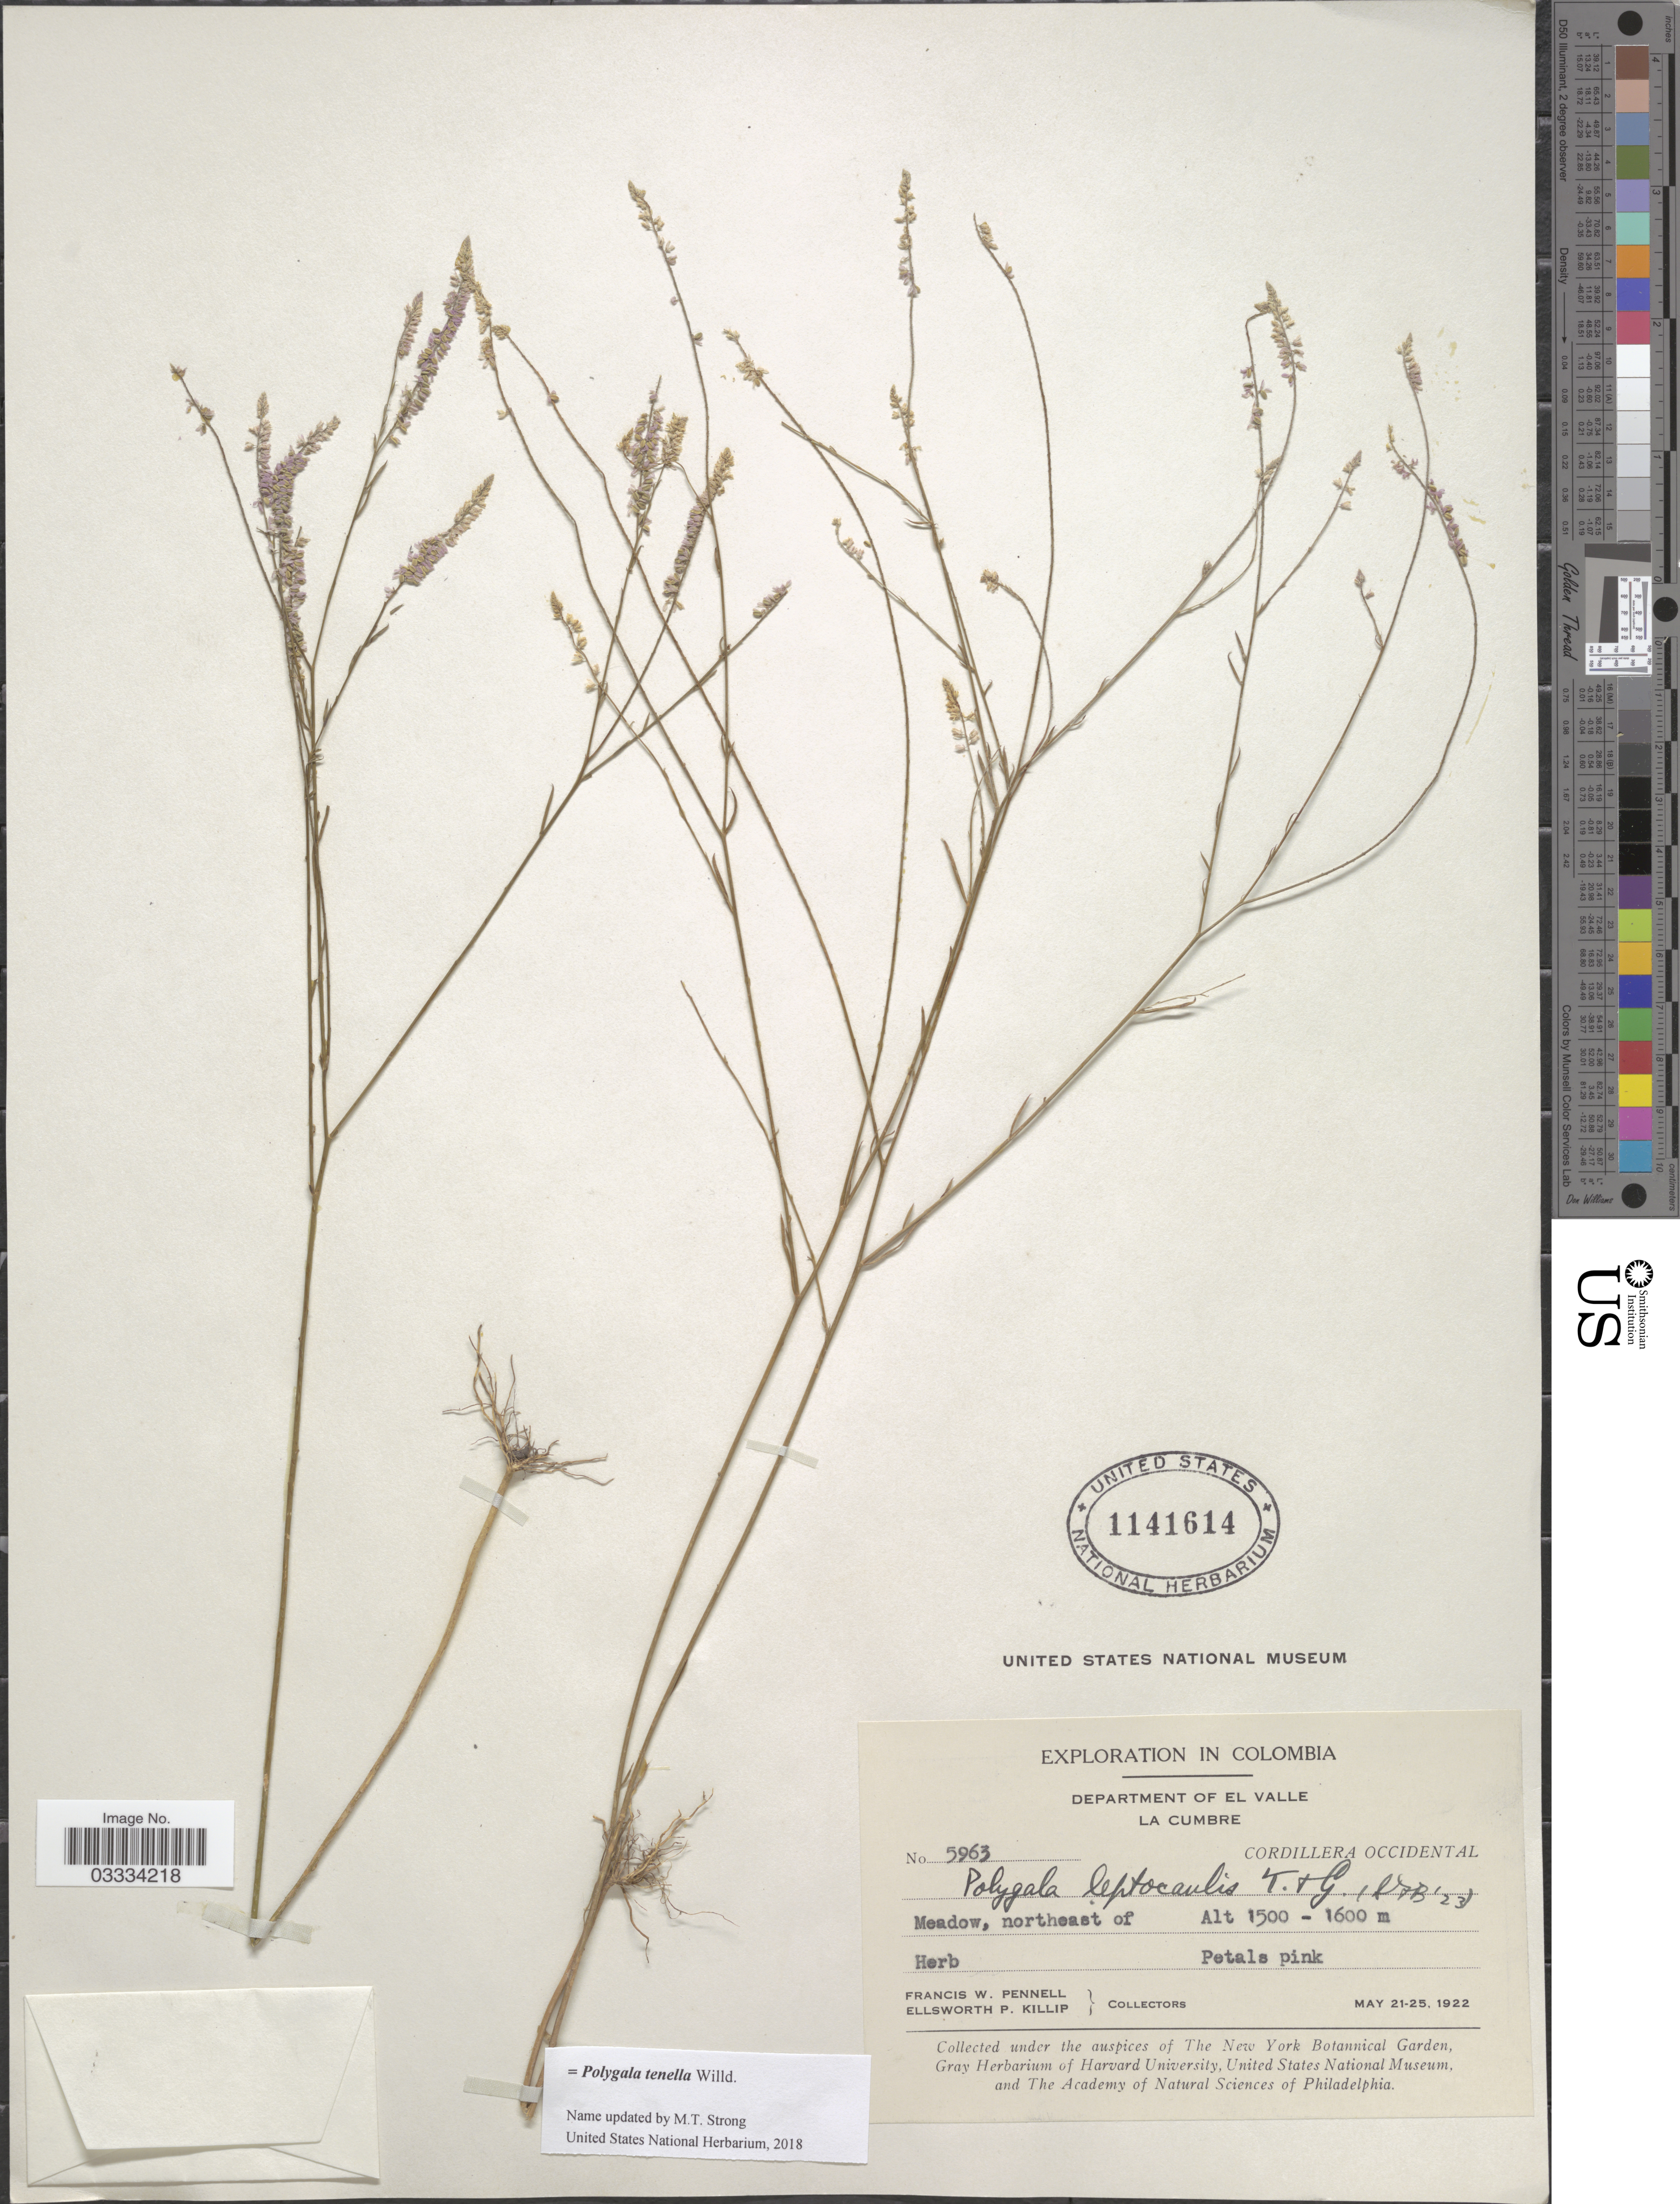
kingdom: Plantae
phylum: Tracheophyta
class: Magnoliopsida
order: Fabales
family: Polygalaceae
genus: Polygala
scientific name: Polygala tenella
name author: Willd.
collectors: F. W. Pennell & E. P. Killip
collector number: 5963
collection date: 1922-05-21/1922-05-25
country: Colombia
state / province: Valle del Cauca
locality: Department of El Valle. La Cumbre. Cordillera Occidental.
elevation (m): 1500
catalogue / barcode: US 1141614